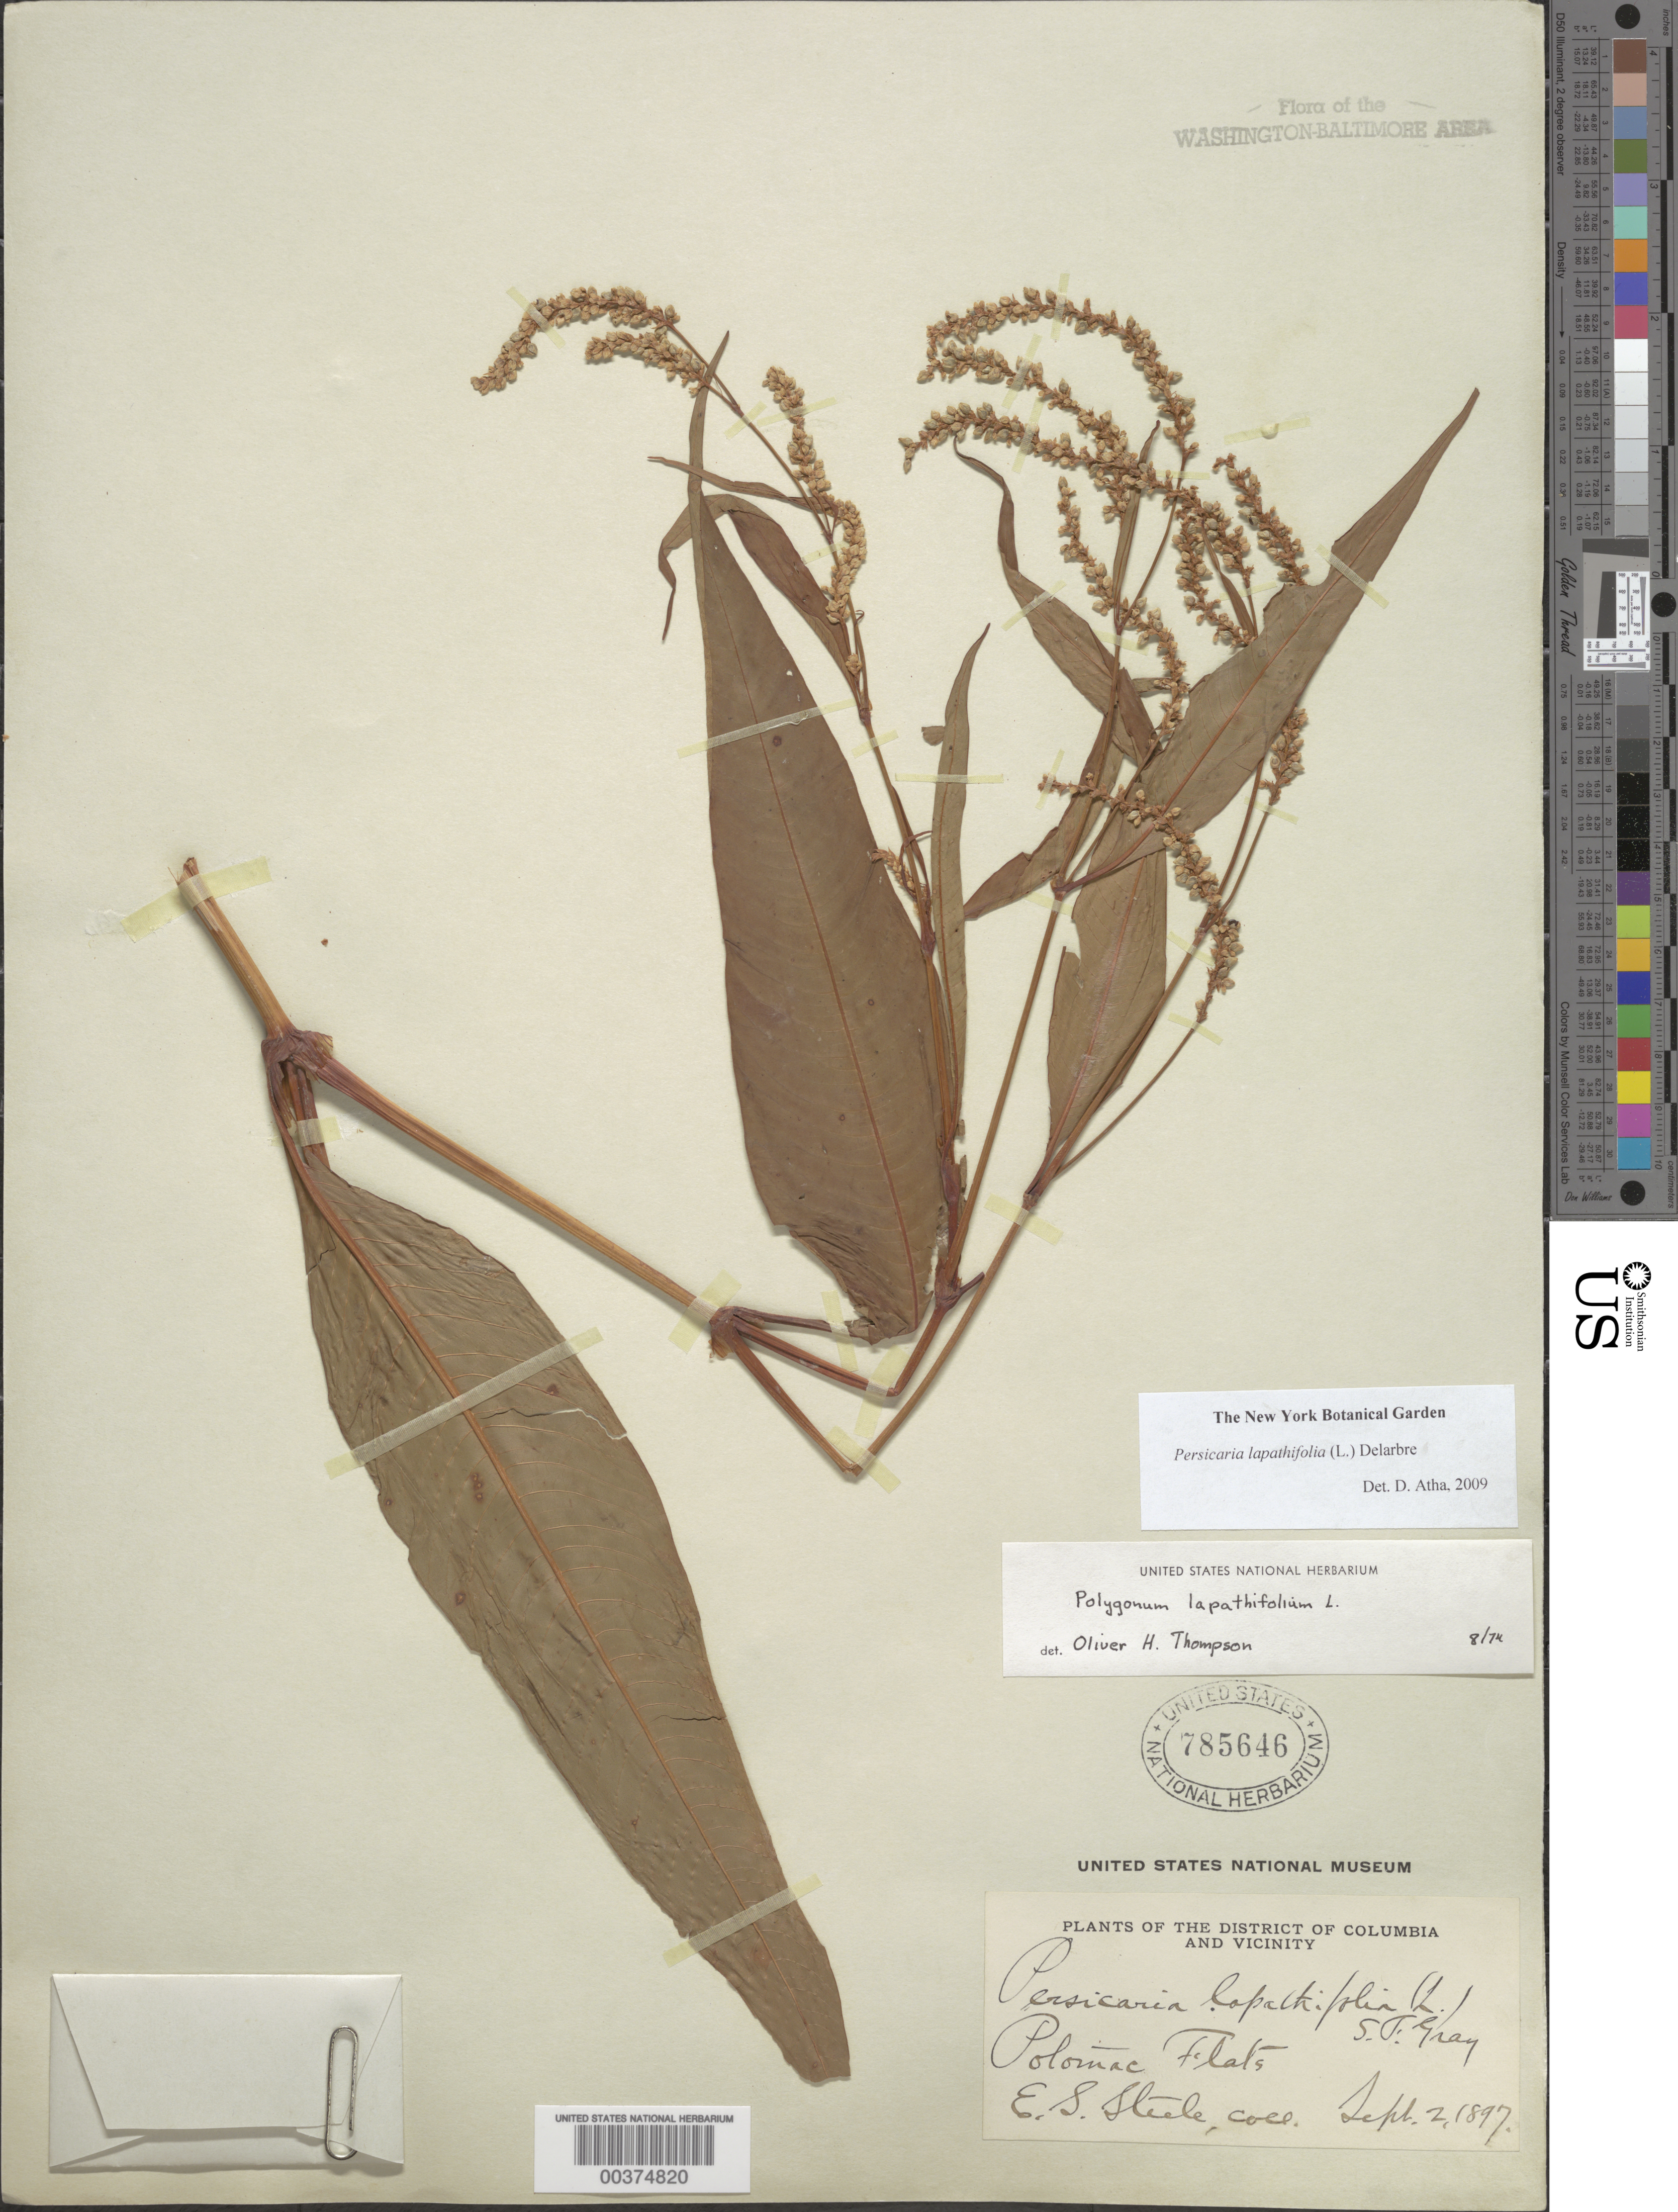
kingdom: Plantae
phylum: Tracheophyta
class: Magnoliopsida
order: Caryophyllales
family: Polygonaceae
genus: Persicaria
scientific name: Persicaria lapathifolia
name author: (L.) Delarbre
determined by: Atha, D. E.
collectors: E. Steele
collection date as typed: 02 Sep 1897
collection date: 1897-09-02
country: United States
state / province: District of Columbia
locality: Potomac Flats C. and O. Canal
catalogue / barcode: US 785646